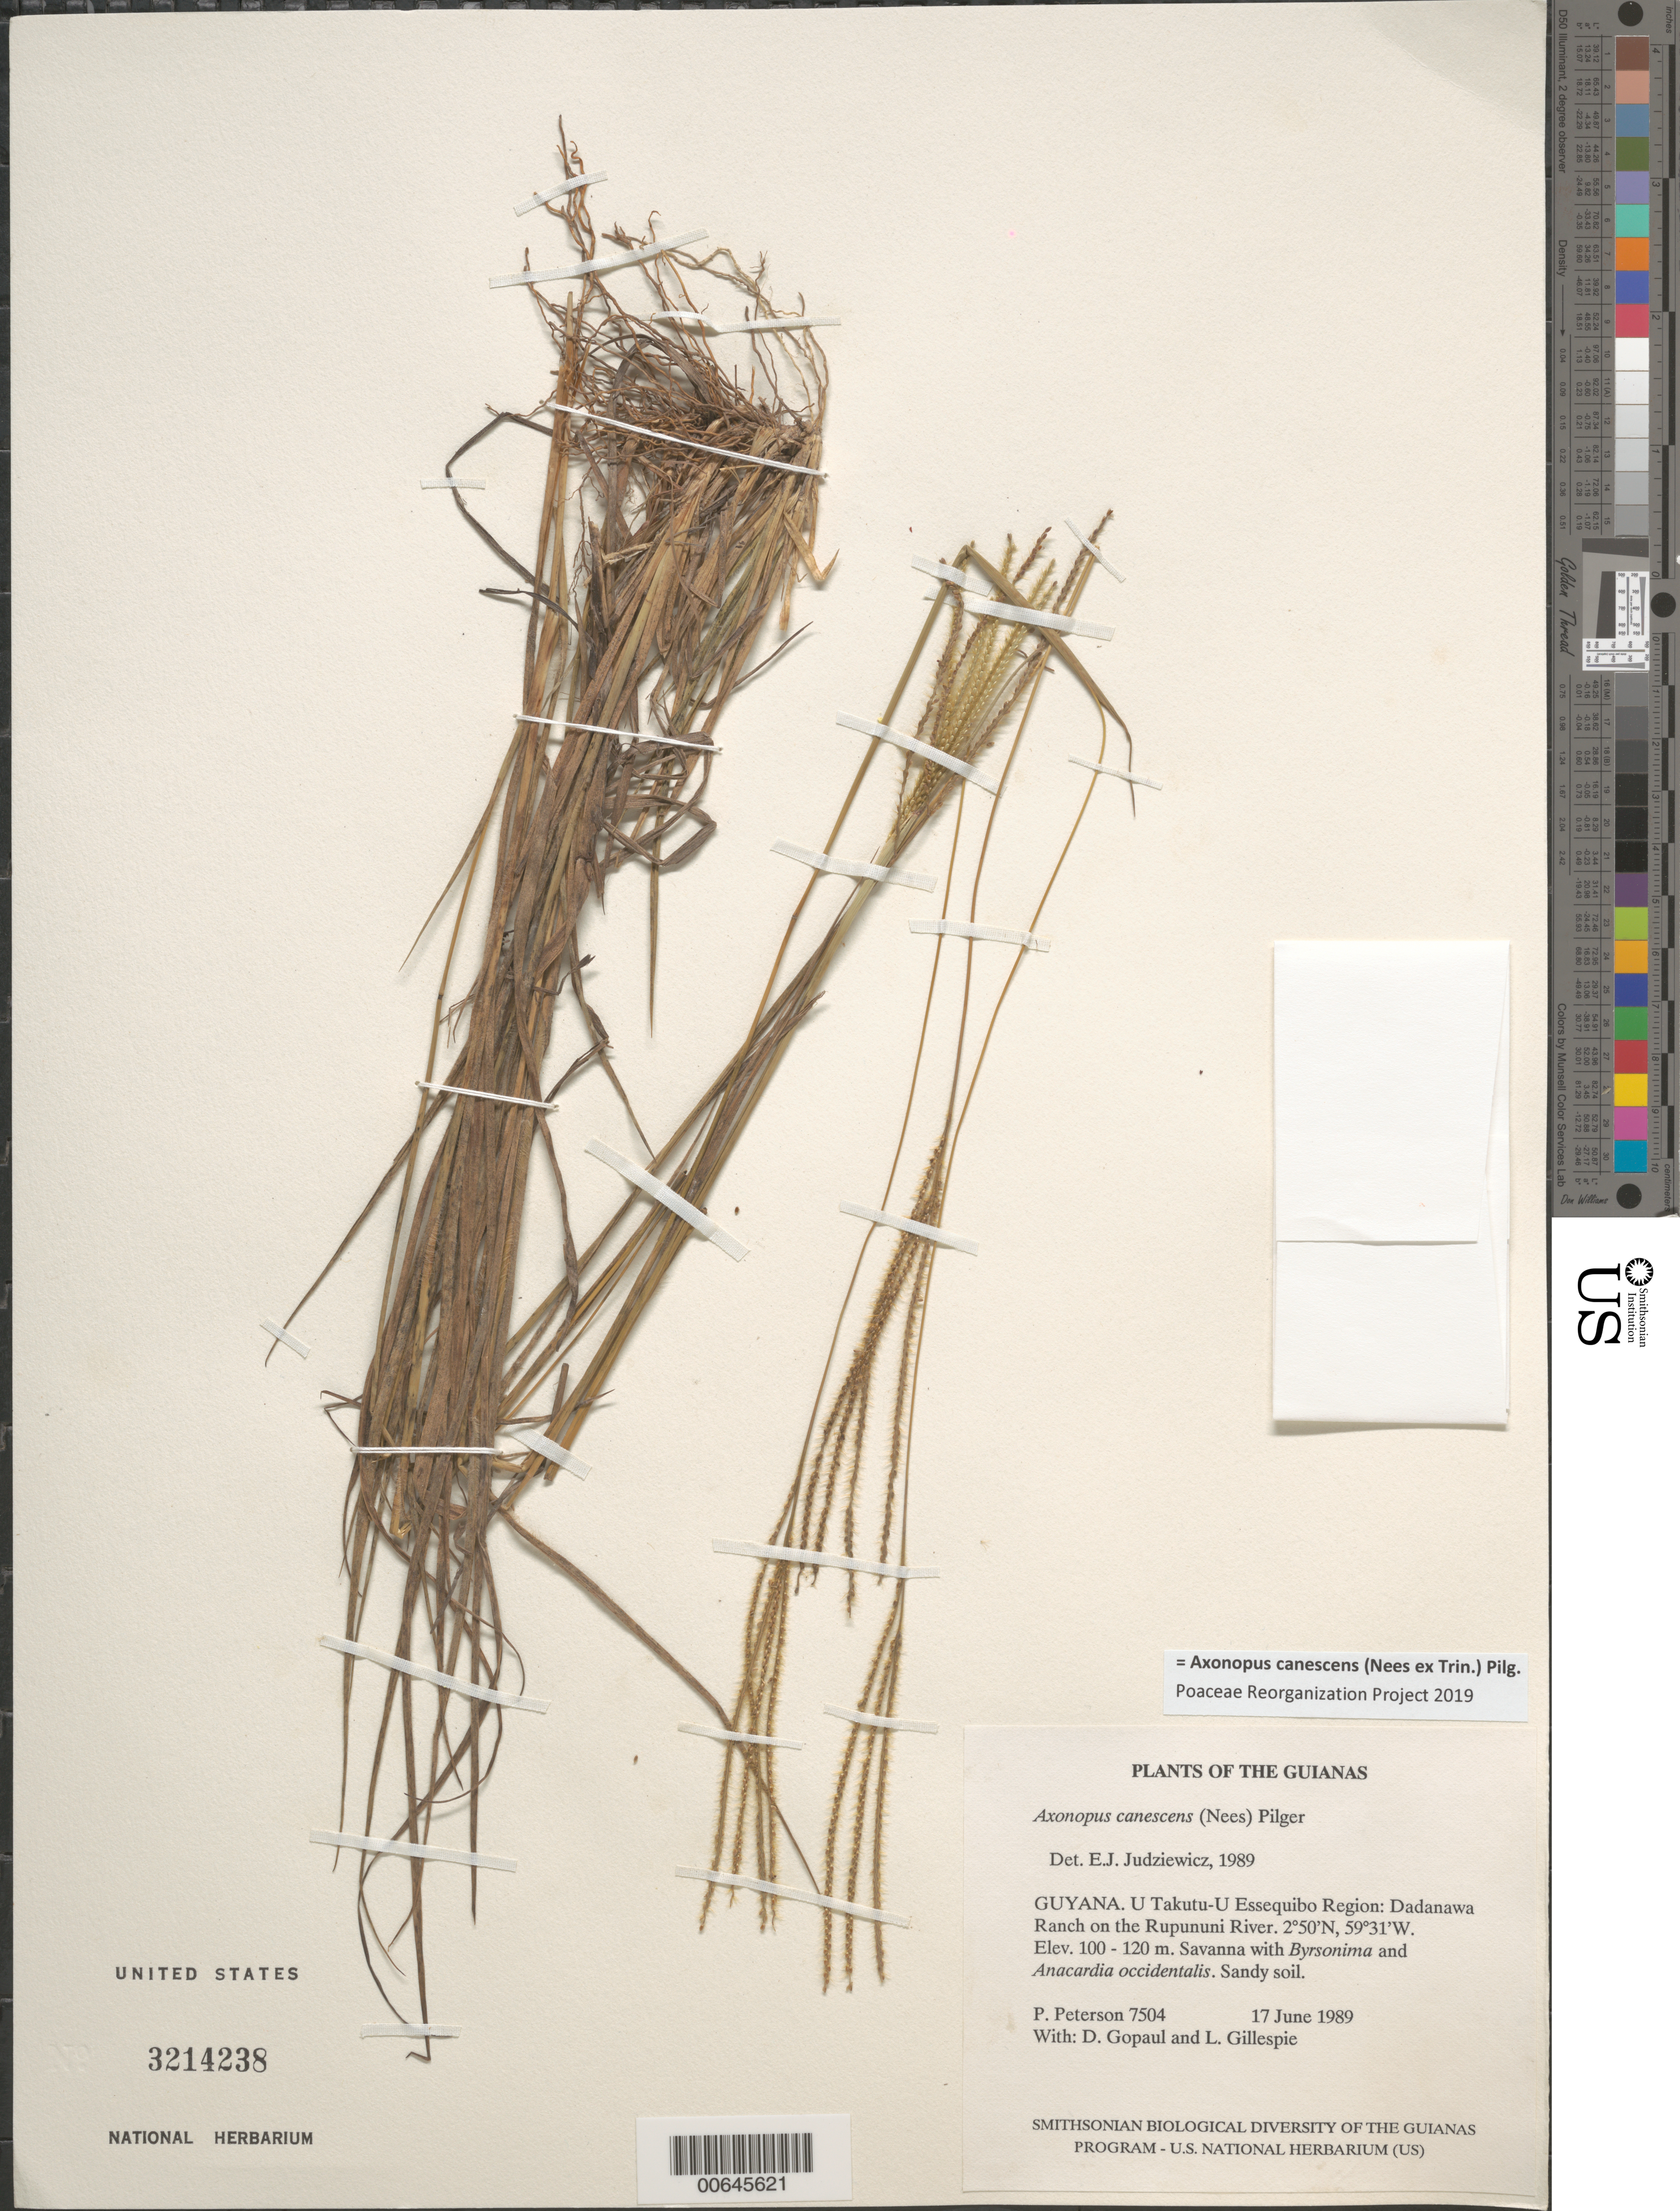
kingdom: Plantae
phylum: Tracheophyta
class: Liliopsida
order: Poales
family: Poaceae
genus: Axonopus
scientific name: Axonopus canescens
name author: (Nees ex Trin.) Pilg.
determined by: Judziewicz, E. J.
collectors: P. M. Peterson, D. Gopaul & L. J. Gillespie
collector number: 7504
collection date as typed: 17 June 1989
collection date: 1989-06-17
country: Guyana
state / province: U. Takutu-U. Essequibo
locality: Dadanawa Ranch on the Rupununi River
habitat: Savanna with Byrsonima and Anacardium occidentale. Sandy soil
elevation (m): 100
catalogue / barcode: US 3214238